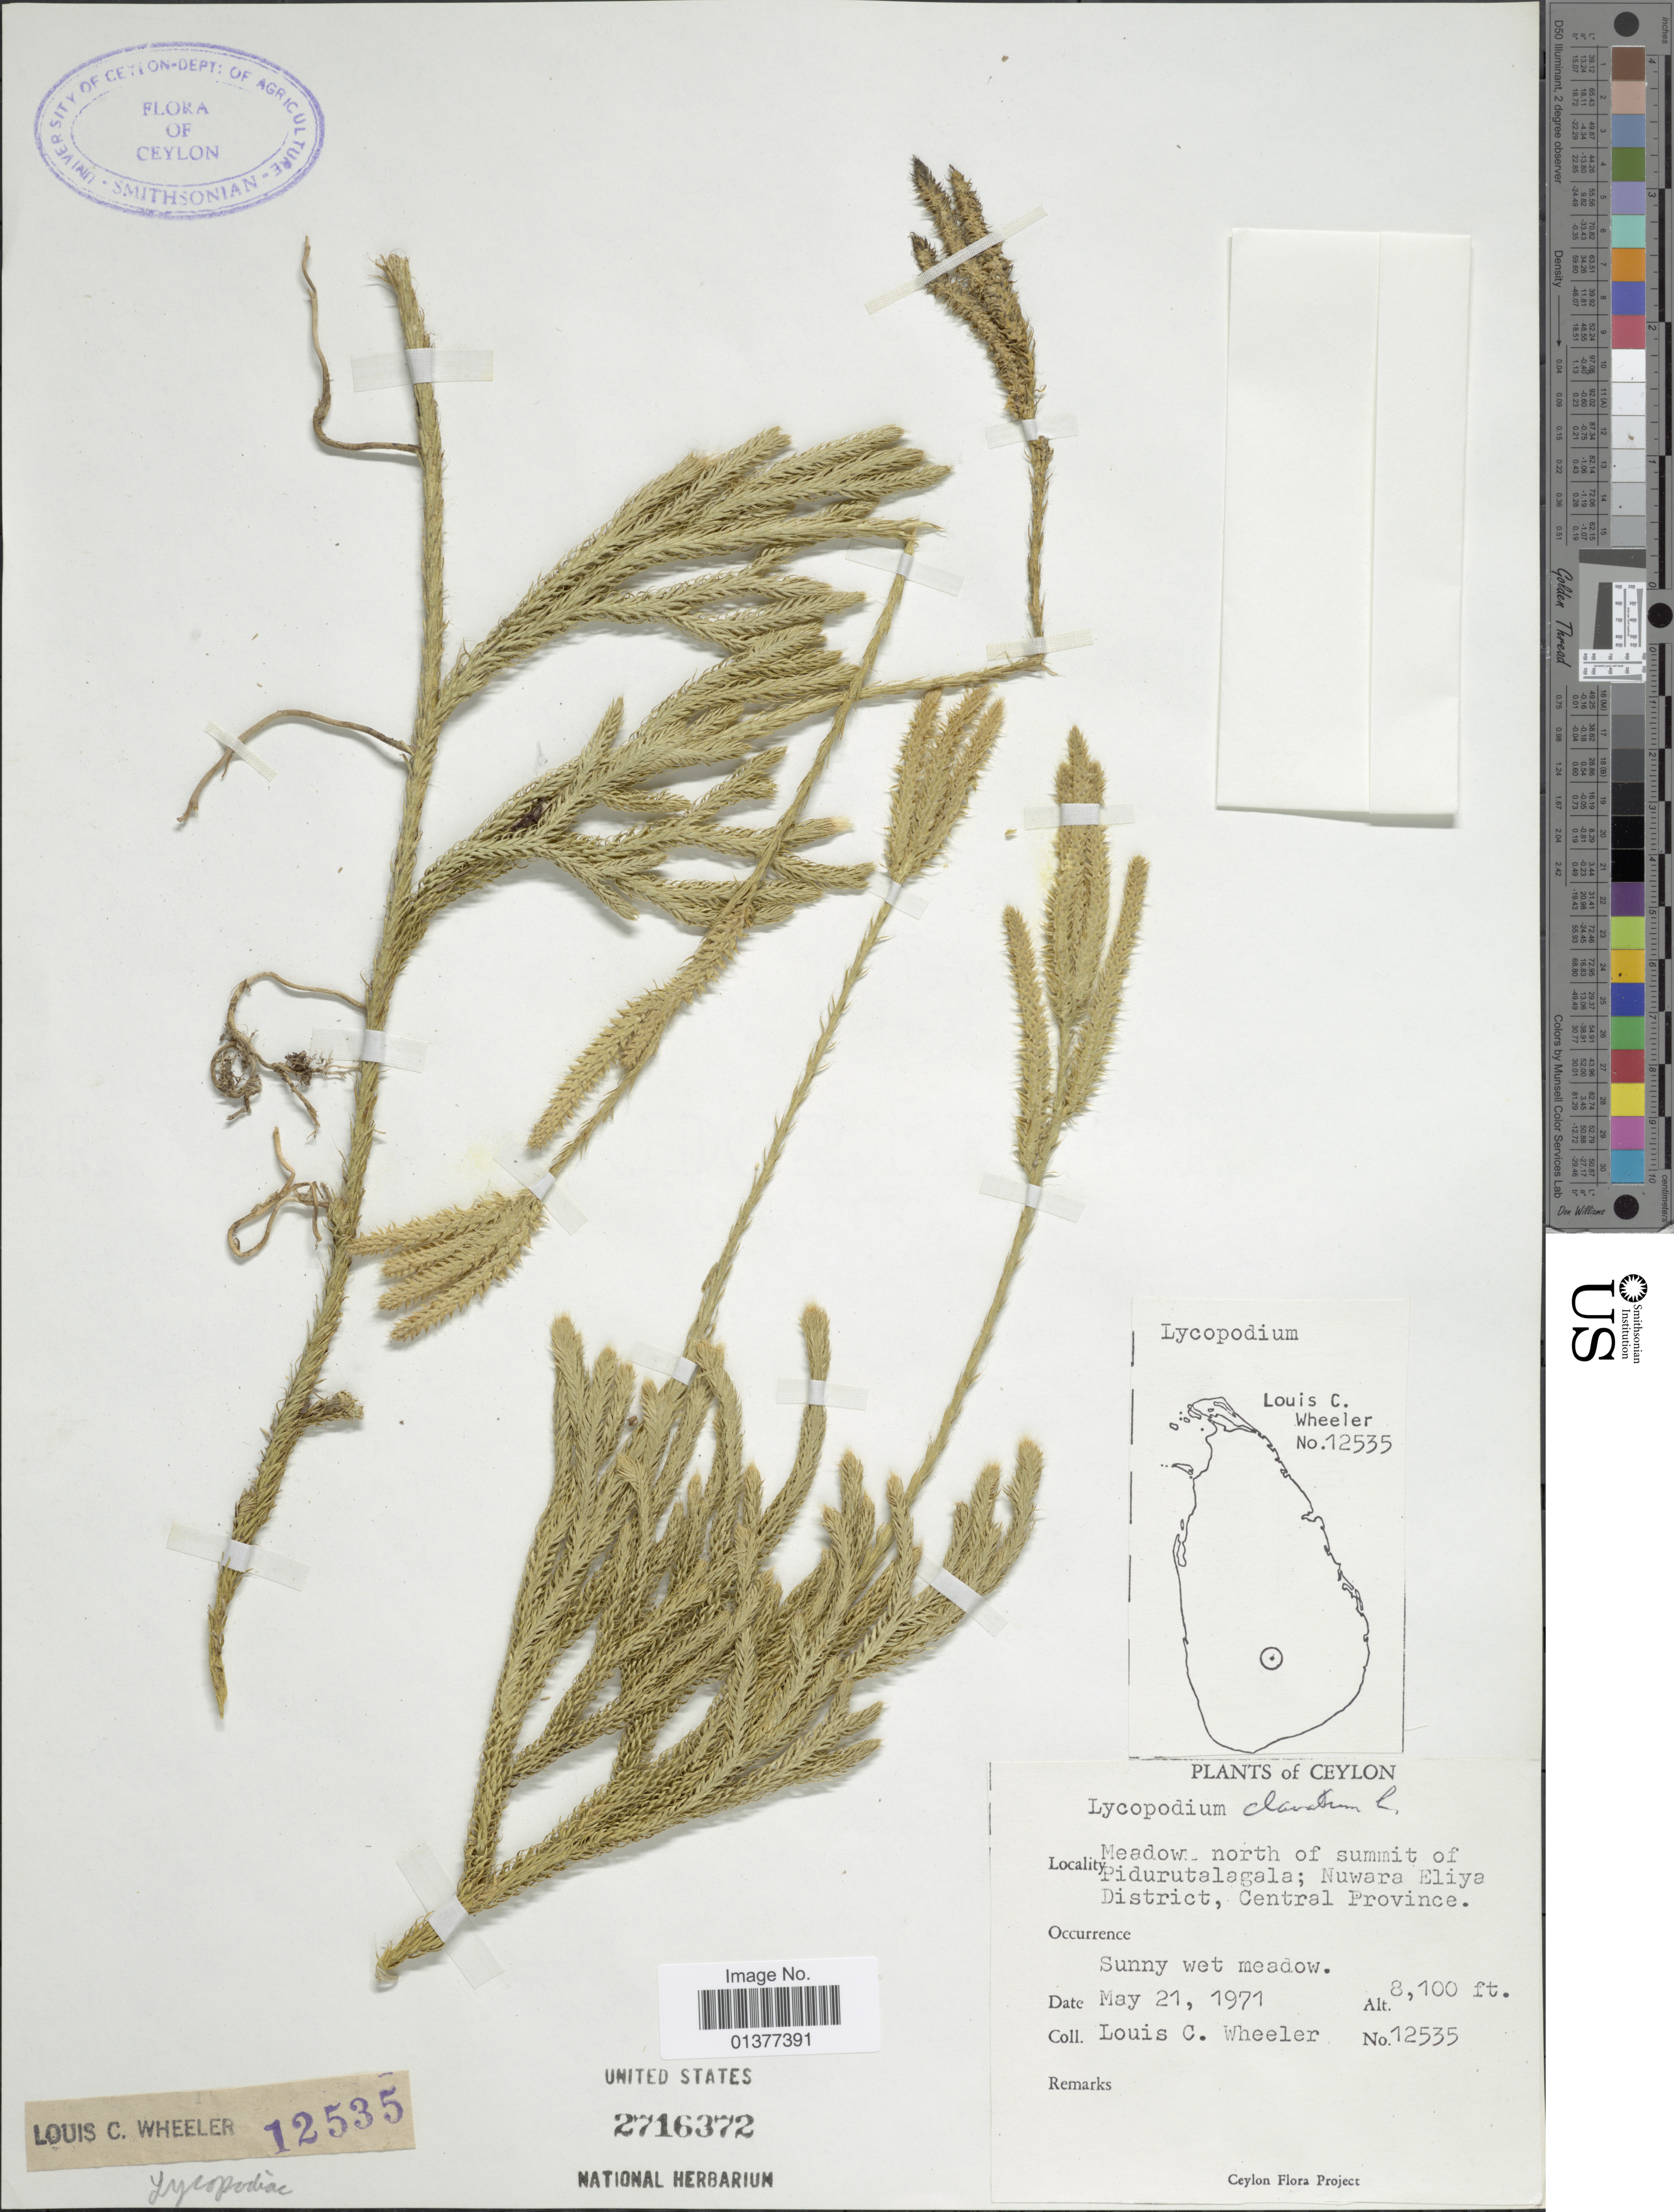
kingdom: Plantae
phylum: Tracheophyta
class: Lycopodiopsida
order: Lycopodiales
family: Lycopodiaceae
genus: Lycopodium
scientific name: Lycopodium clavatum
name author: L.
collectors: L. C. Wheeler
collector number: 12535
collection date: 1971-05-21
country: Sri Lanka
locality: Meadow north of summit of Pidurutalagala,; Nuwara Eliya District, Central Province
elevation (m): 2469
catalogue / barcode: US 2716372